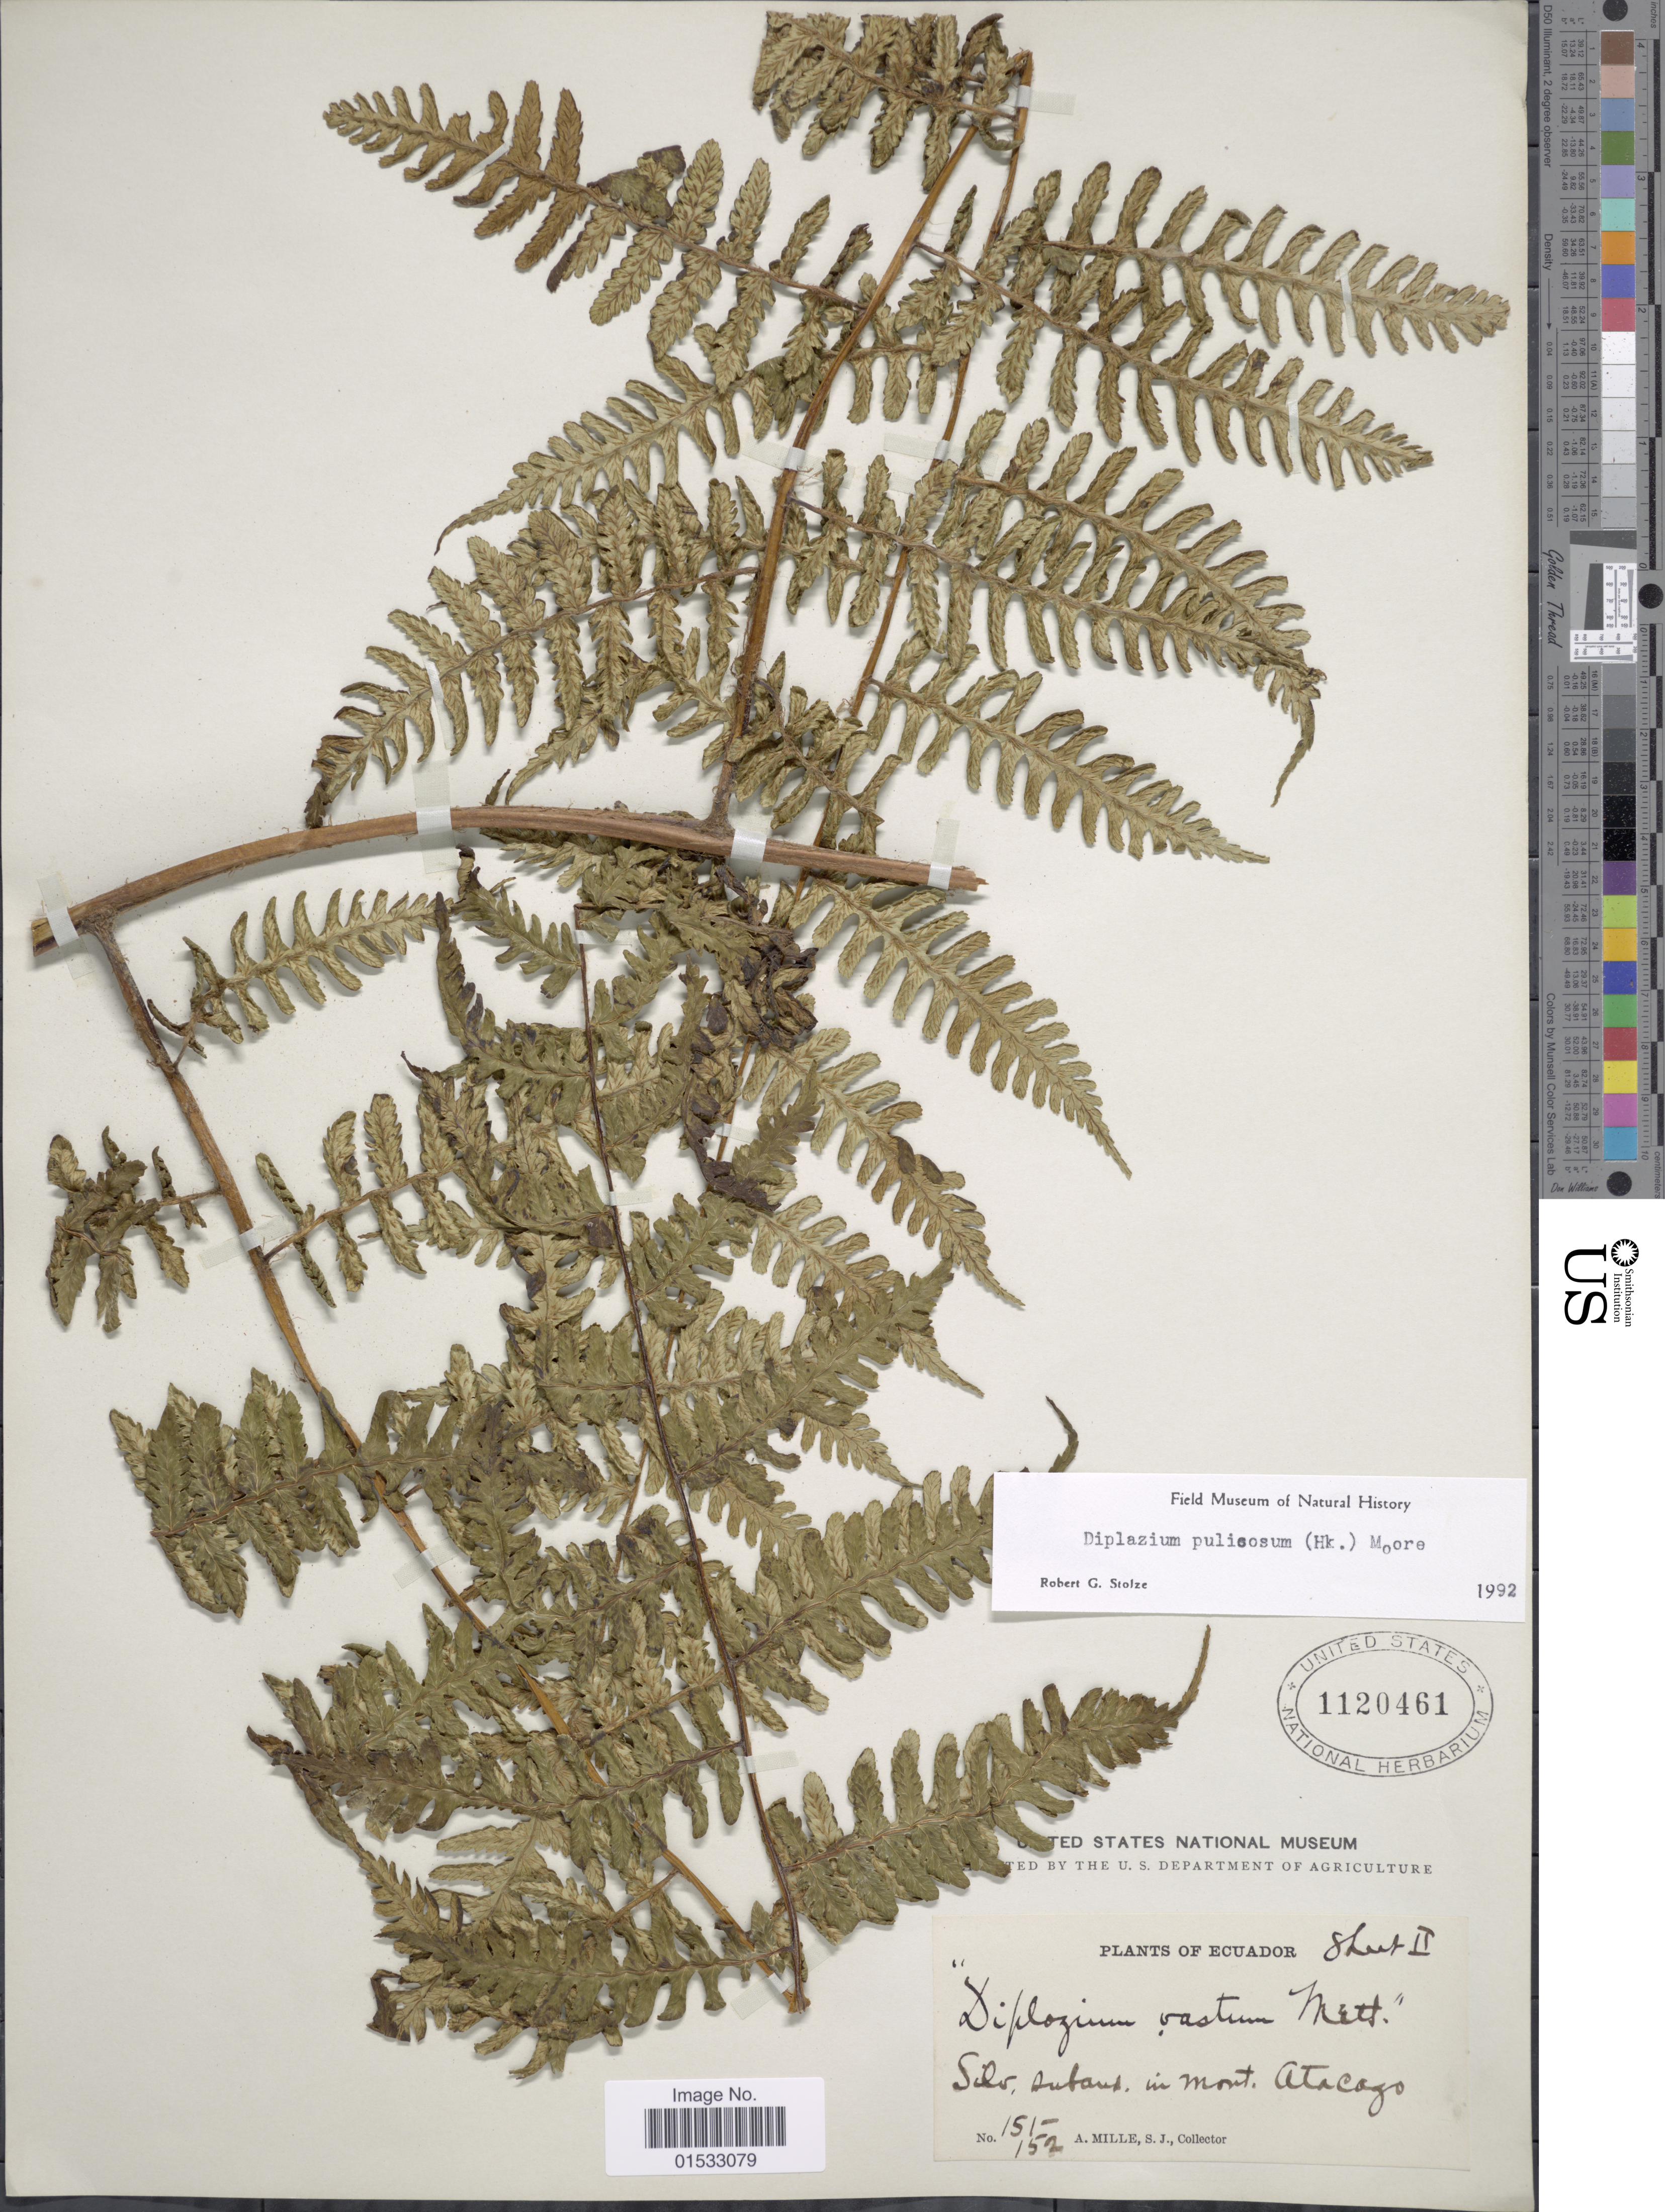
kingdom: Plantae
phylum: Tracheophyta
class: Polypodiopsida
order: Polypodiales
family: Athyriaceae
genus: Diplazium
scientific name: Diplazium pulicosum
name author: (Hook.) T. Moore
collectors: A. Mille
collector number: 151-152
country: Ecuador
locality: Silv. suband in mont. Atacazo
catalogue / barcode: US 1120461